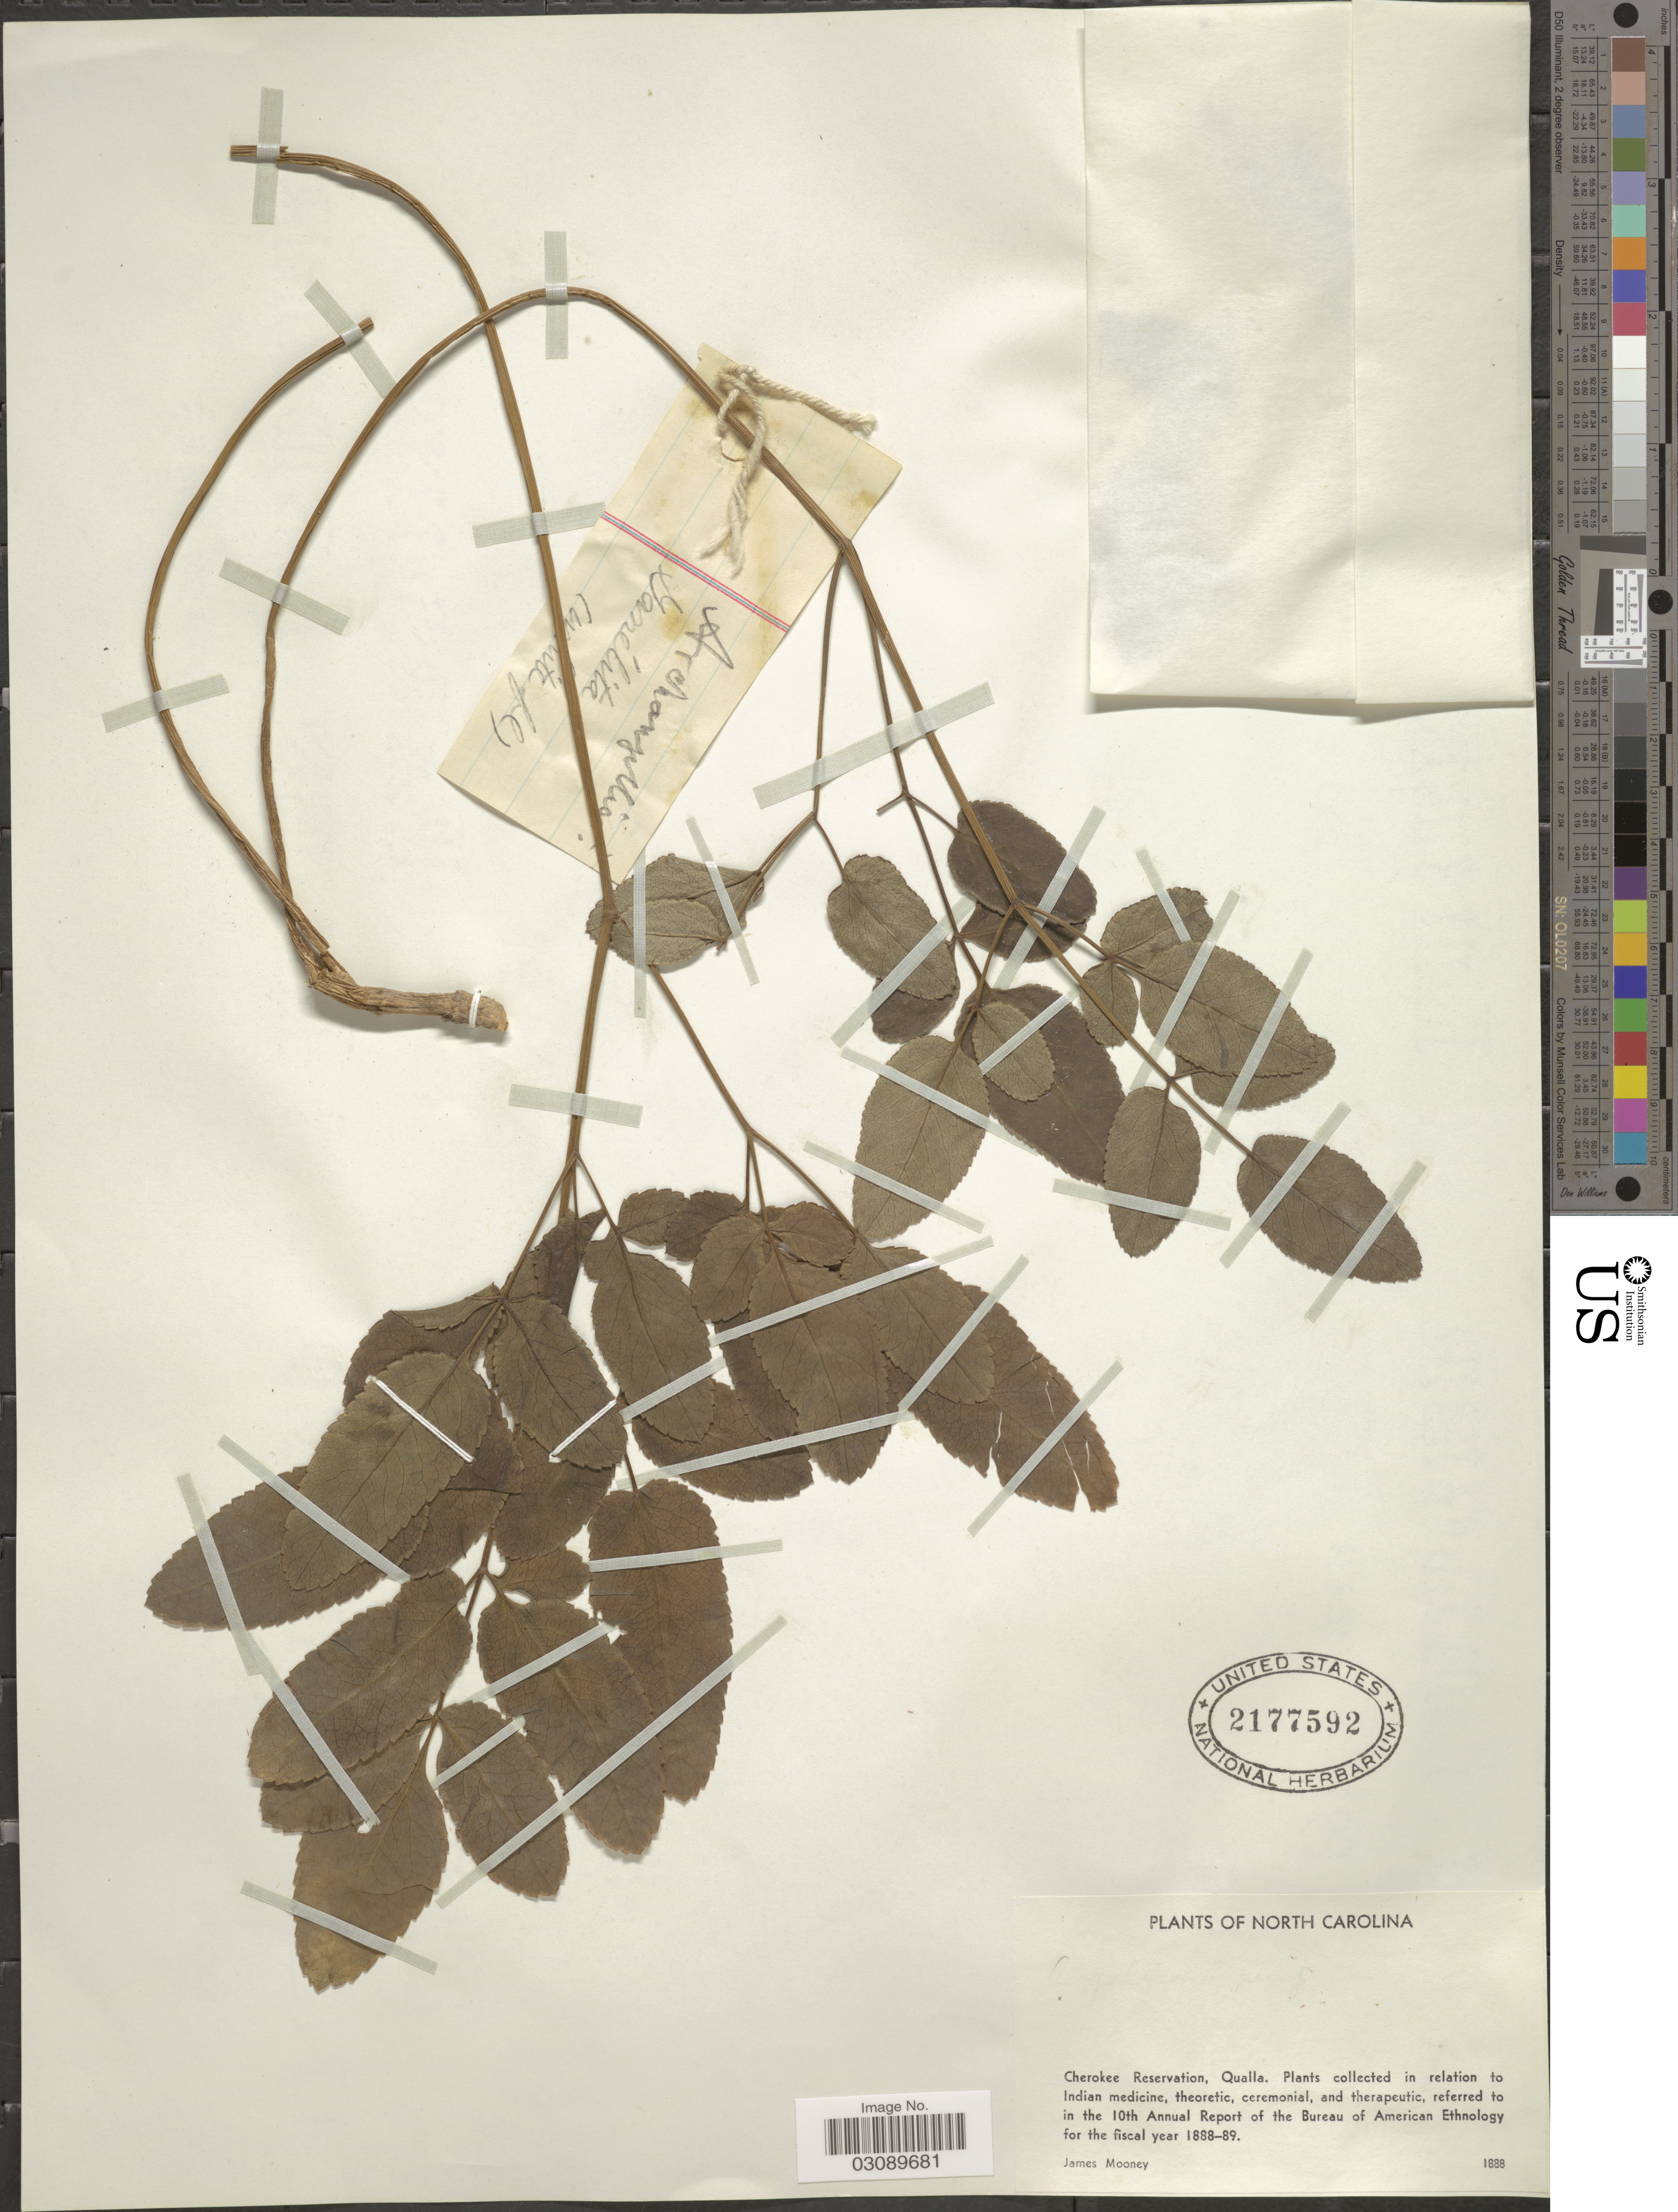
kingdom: Plantae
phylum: Tracheophyta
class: Magnoliopsida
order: Apiales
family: Apiaceae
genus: Thaspium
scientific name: Thaspium trifoliatum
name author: (L.) A. Gray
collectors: J. Mooney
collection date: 1888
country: United States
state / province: North Carolina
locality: Cherokee Reservation, Qualla.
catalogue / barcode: US 2177592